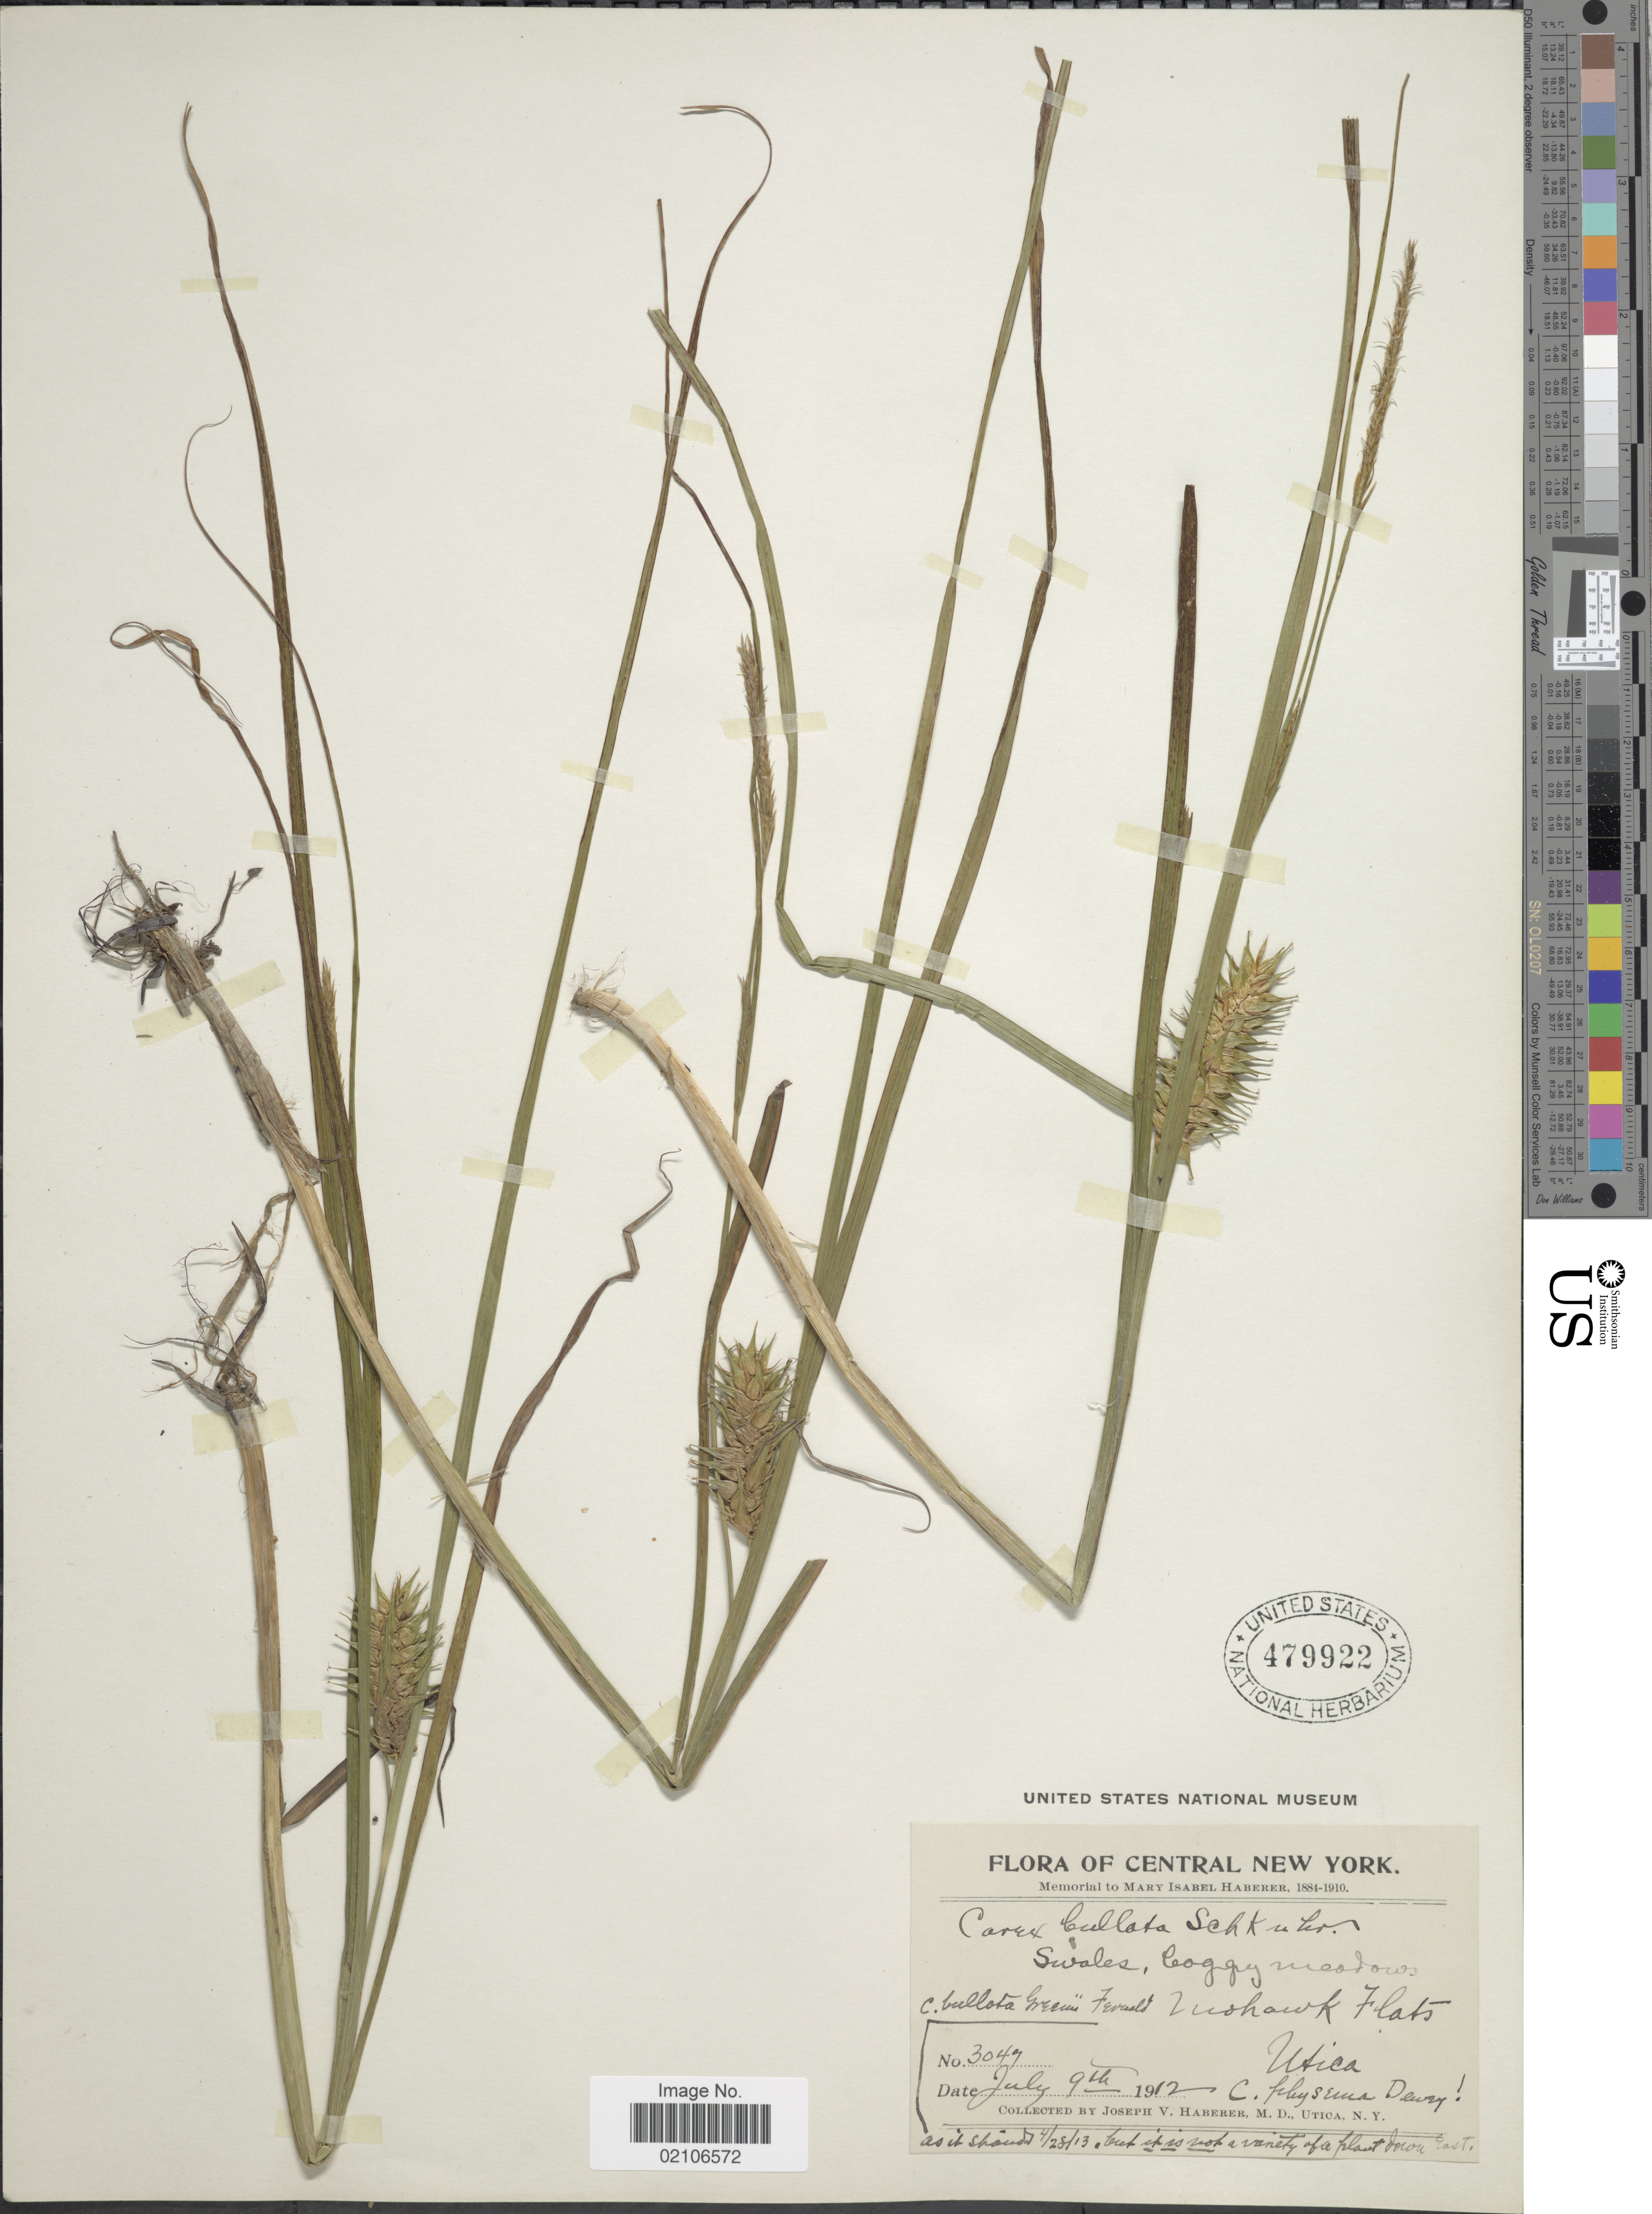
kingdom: Plantae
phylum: Tracheophyta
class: Liliopsida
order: Poales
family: Cyperaceae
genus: Carex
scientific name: Carex bullata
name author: Schkuhr ex Willd.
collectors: J. V. Haberer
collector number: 3047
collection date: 1912-07-09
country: United States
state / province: New York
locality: Central New York, Swales, boggy meadows, Mohawk Flats, Utica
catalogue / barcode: US 479922